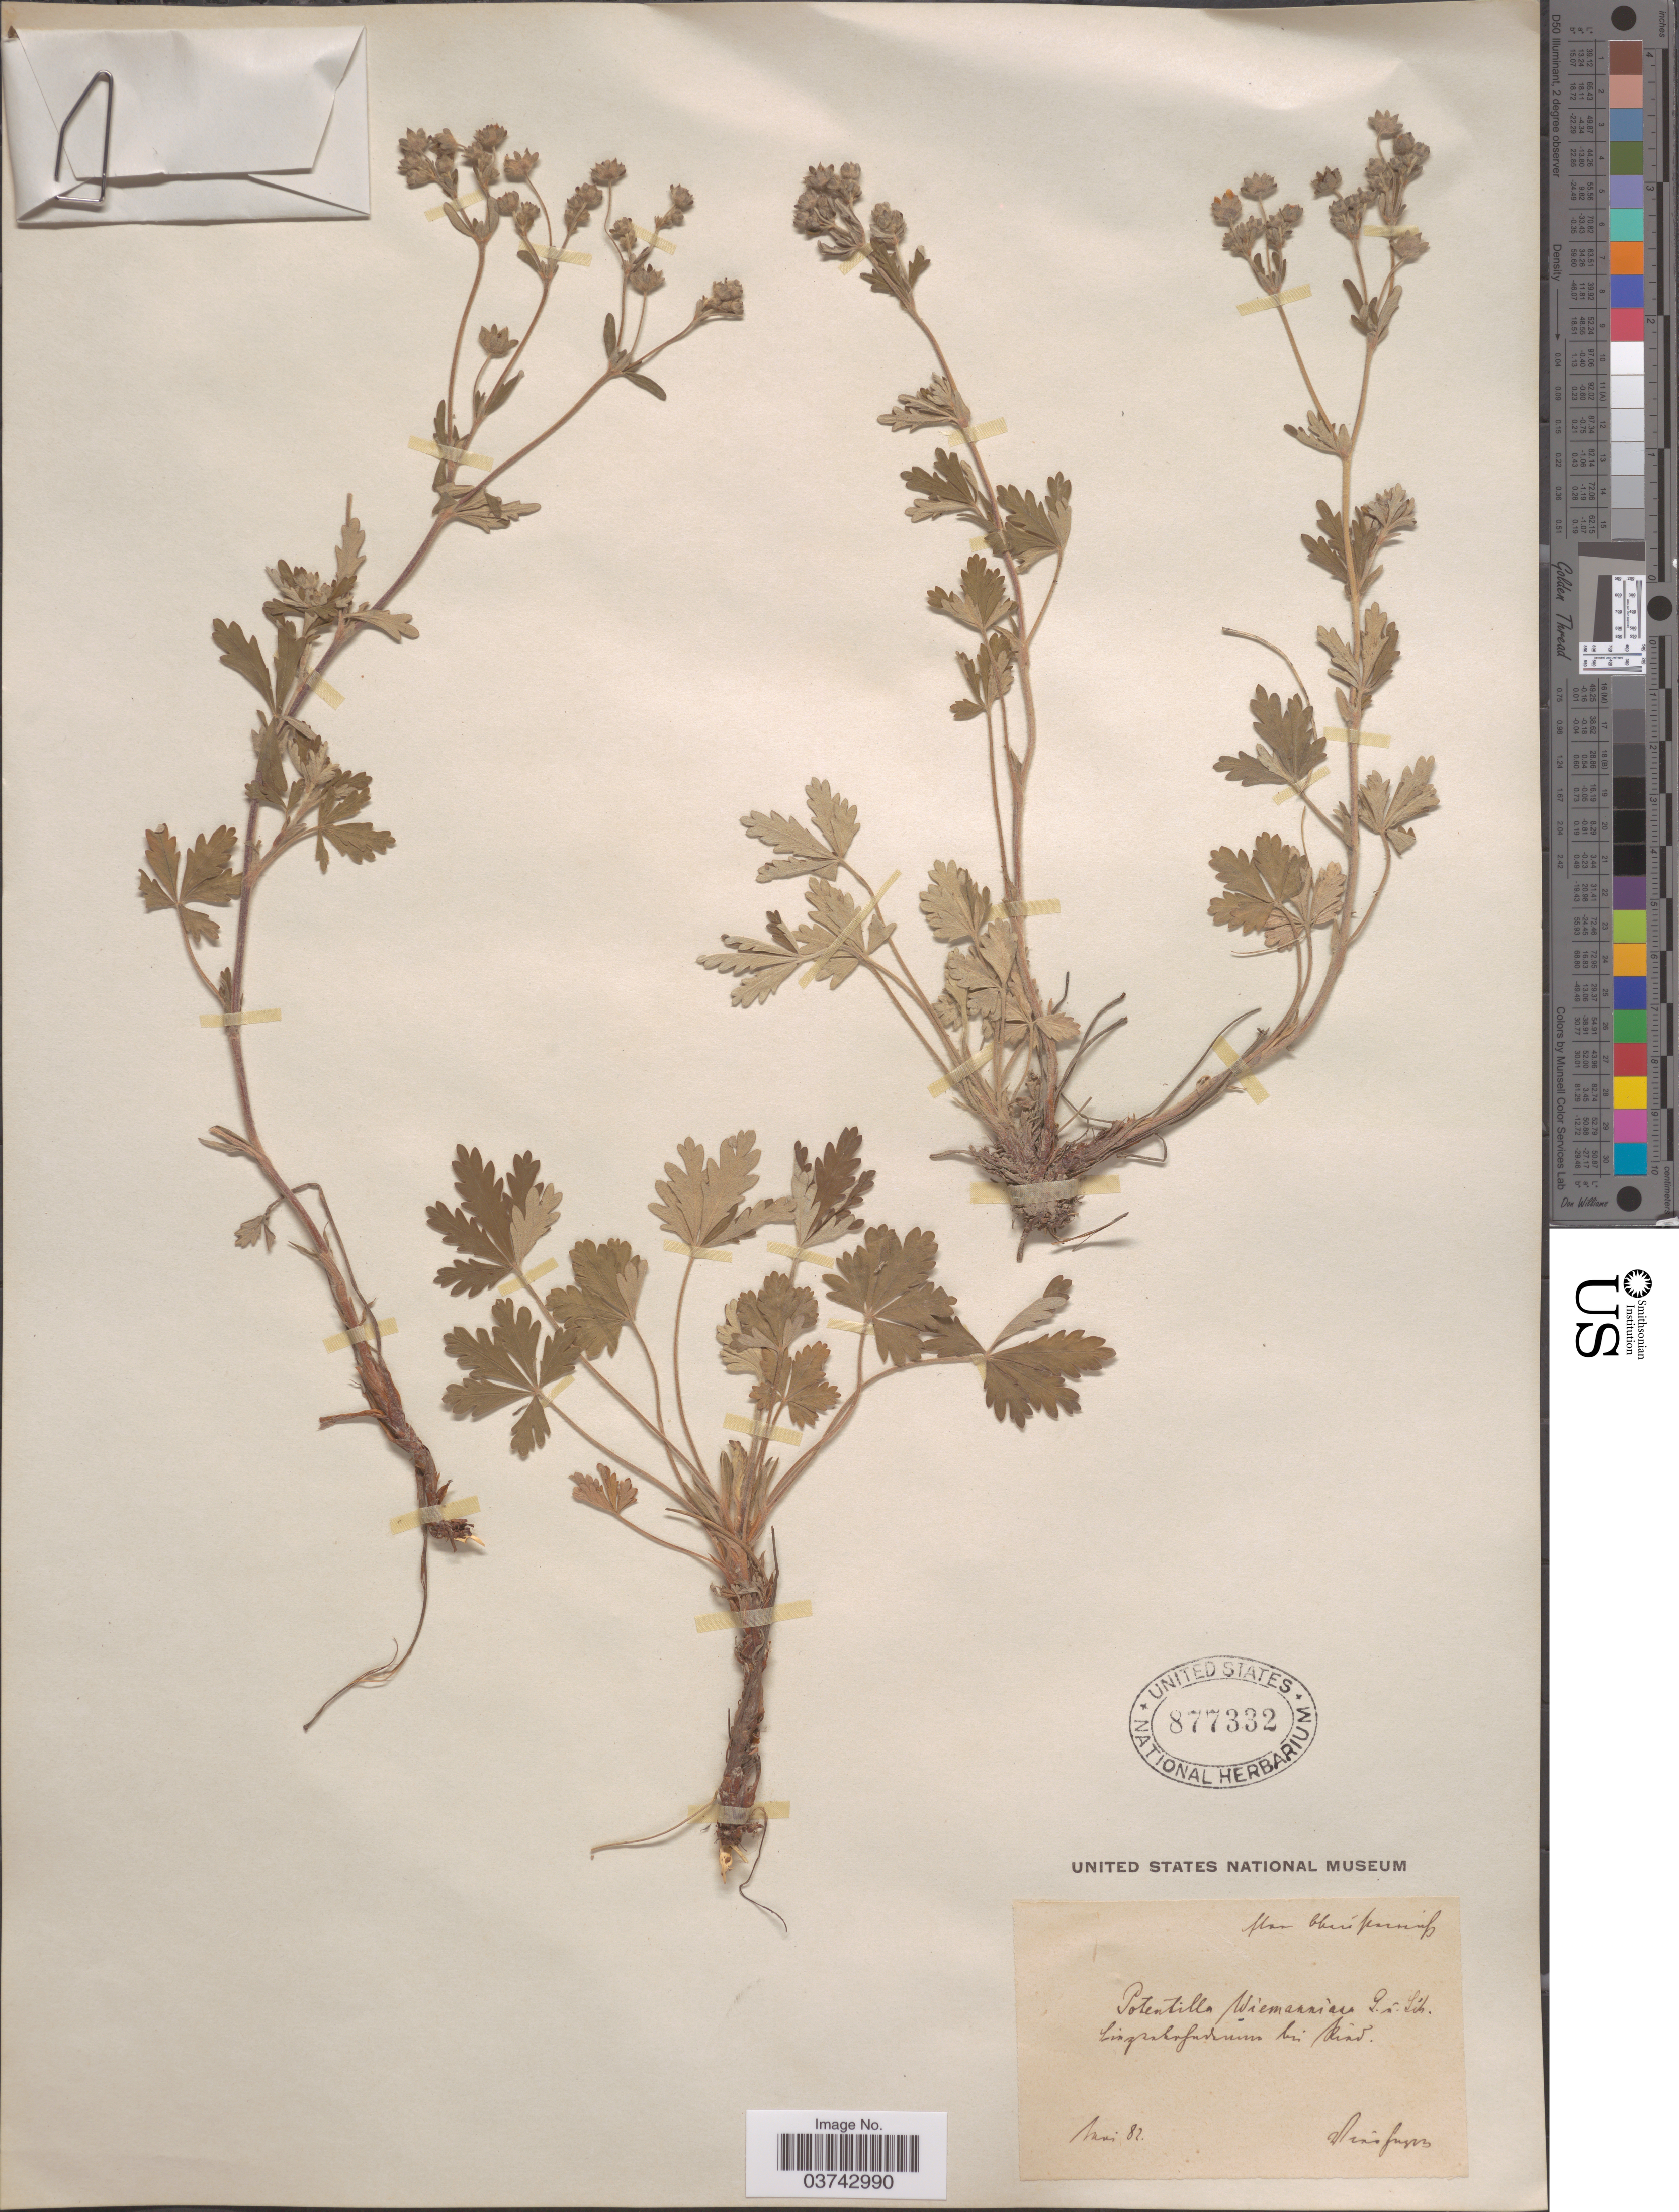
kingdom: Plantae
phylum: Tracheophyta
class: Magnoliopsida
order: Rosales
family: Rosaceae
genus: Potentilla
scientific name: Potentilla wiemanniana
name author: Günther et al.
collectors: F. Vierhapper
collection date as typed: Transcribed d/m/y: /5/82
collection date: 1882-05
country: Austria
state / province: Oberosterreich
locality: Flora Oberösterreich, Linzerbahndamm bei Ried.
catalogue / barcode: US 877332